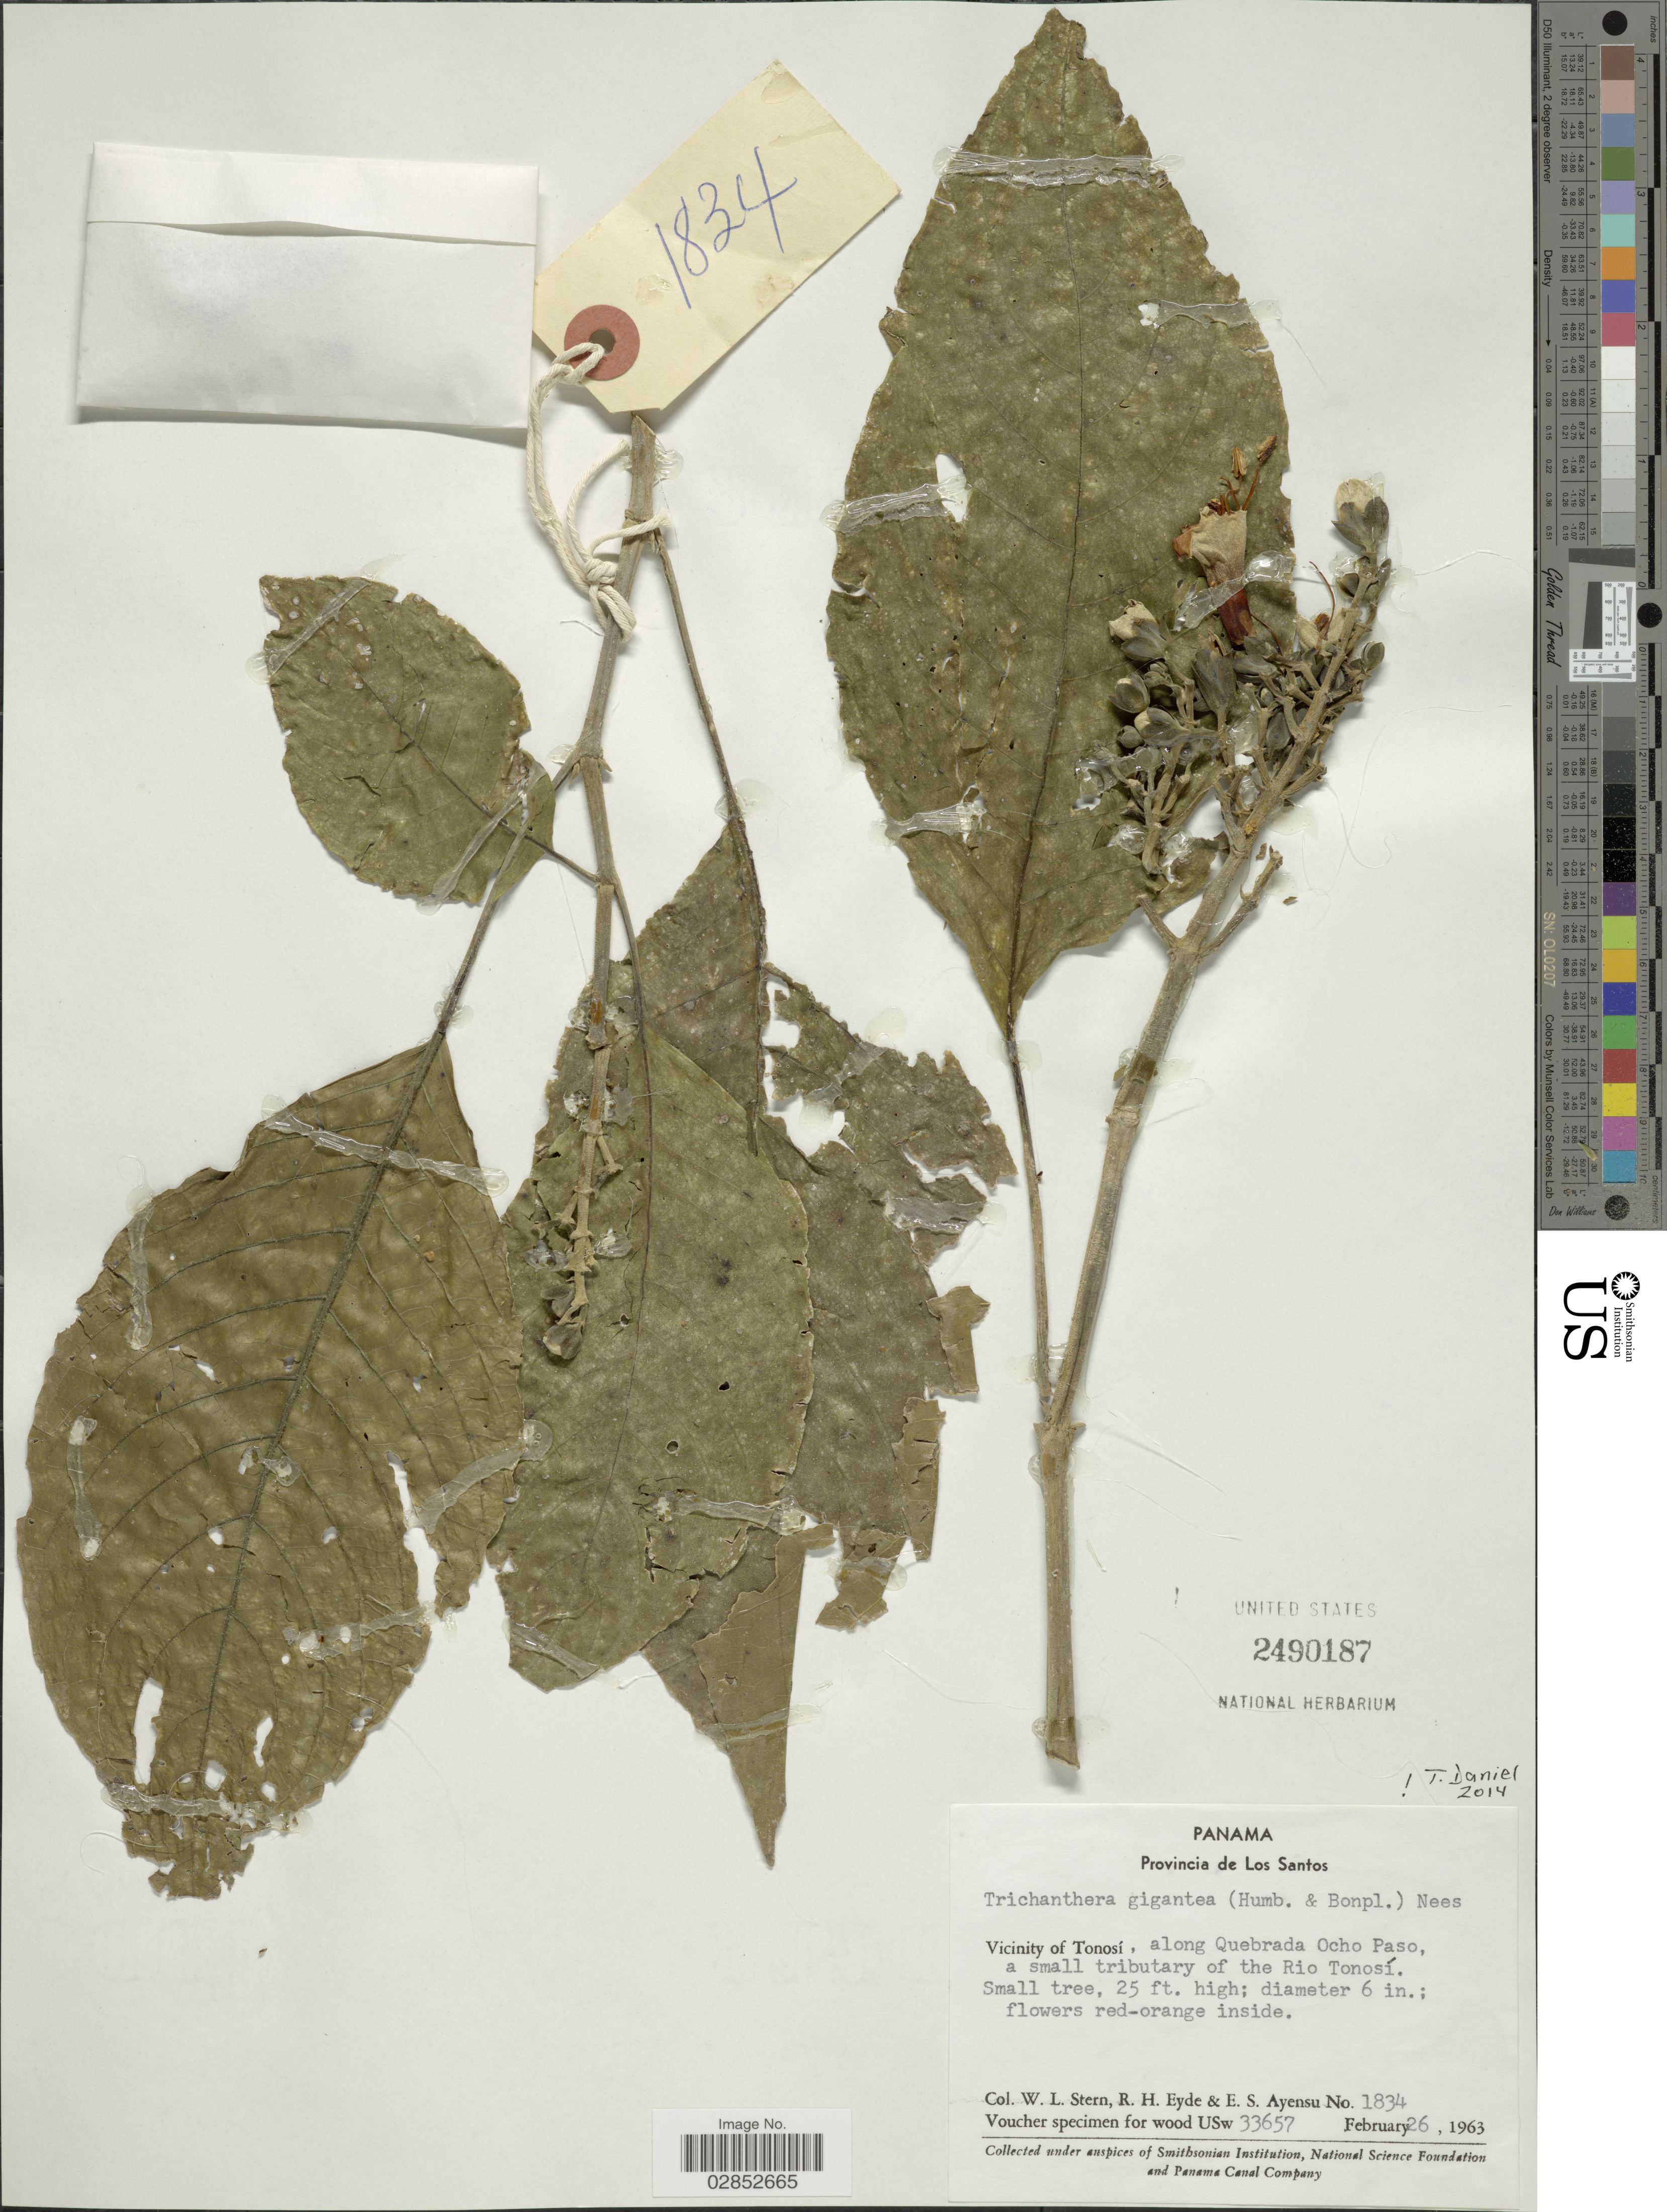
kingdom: Plantae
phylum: Tracheophyta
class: Magnoliopsida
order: Lamiales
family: Acanthaceae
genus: Trichanthera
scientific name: Trichanthera gigantea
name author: (Bonpl.) Nees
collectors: W. L. Stern, R. H. Eyde & E. S. Ayensu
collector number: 1843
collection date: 1963-02-26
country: Panama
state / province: Los Santos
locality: Vicinity of Tonosi, along Quebrada Ocho Paso, a small tributary of the Rio Tonosí.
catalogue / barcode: US 2490187